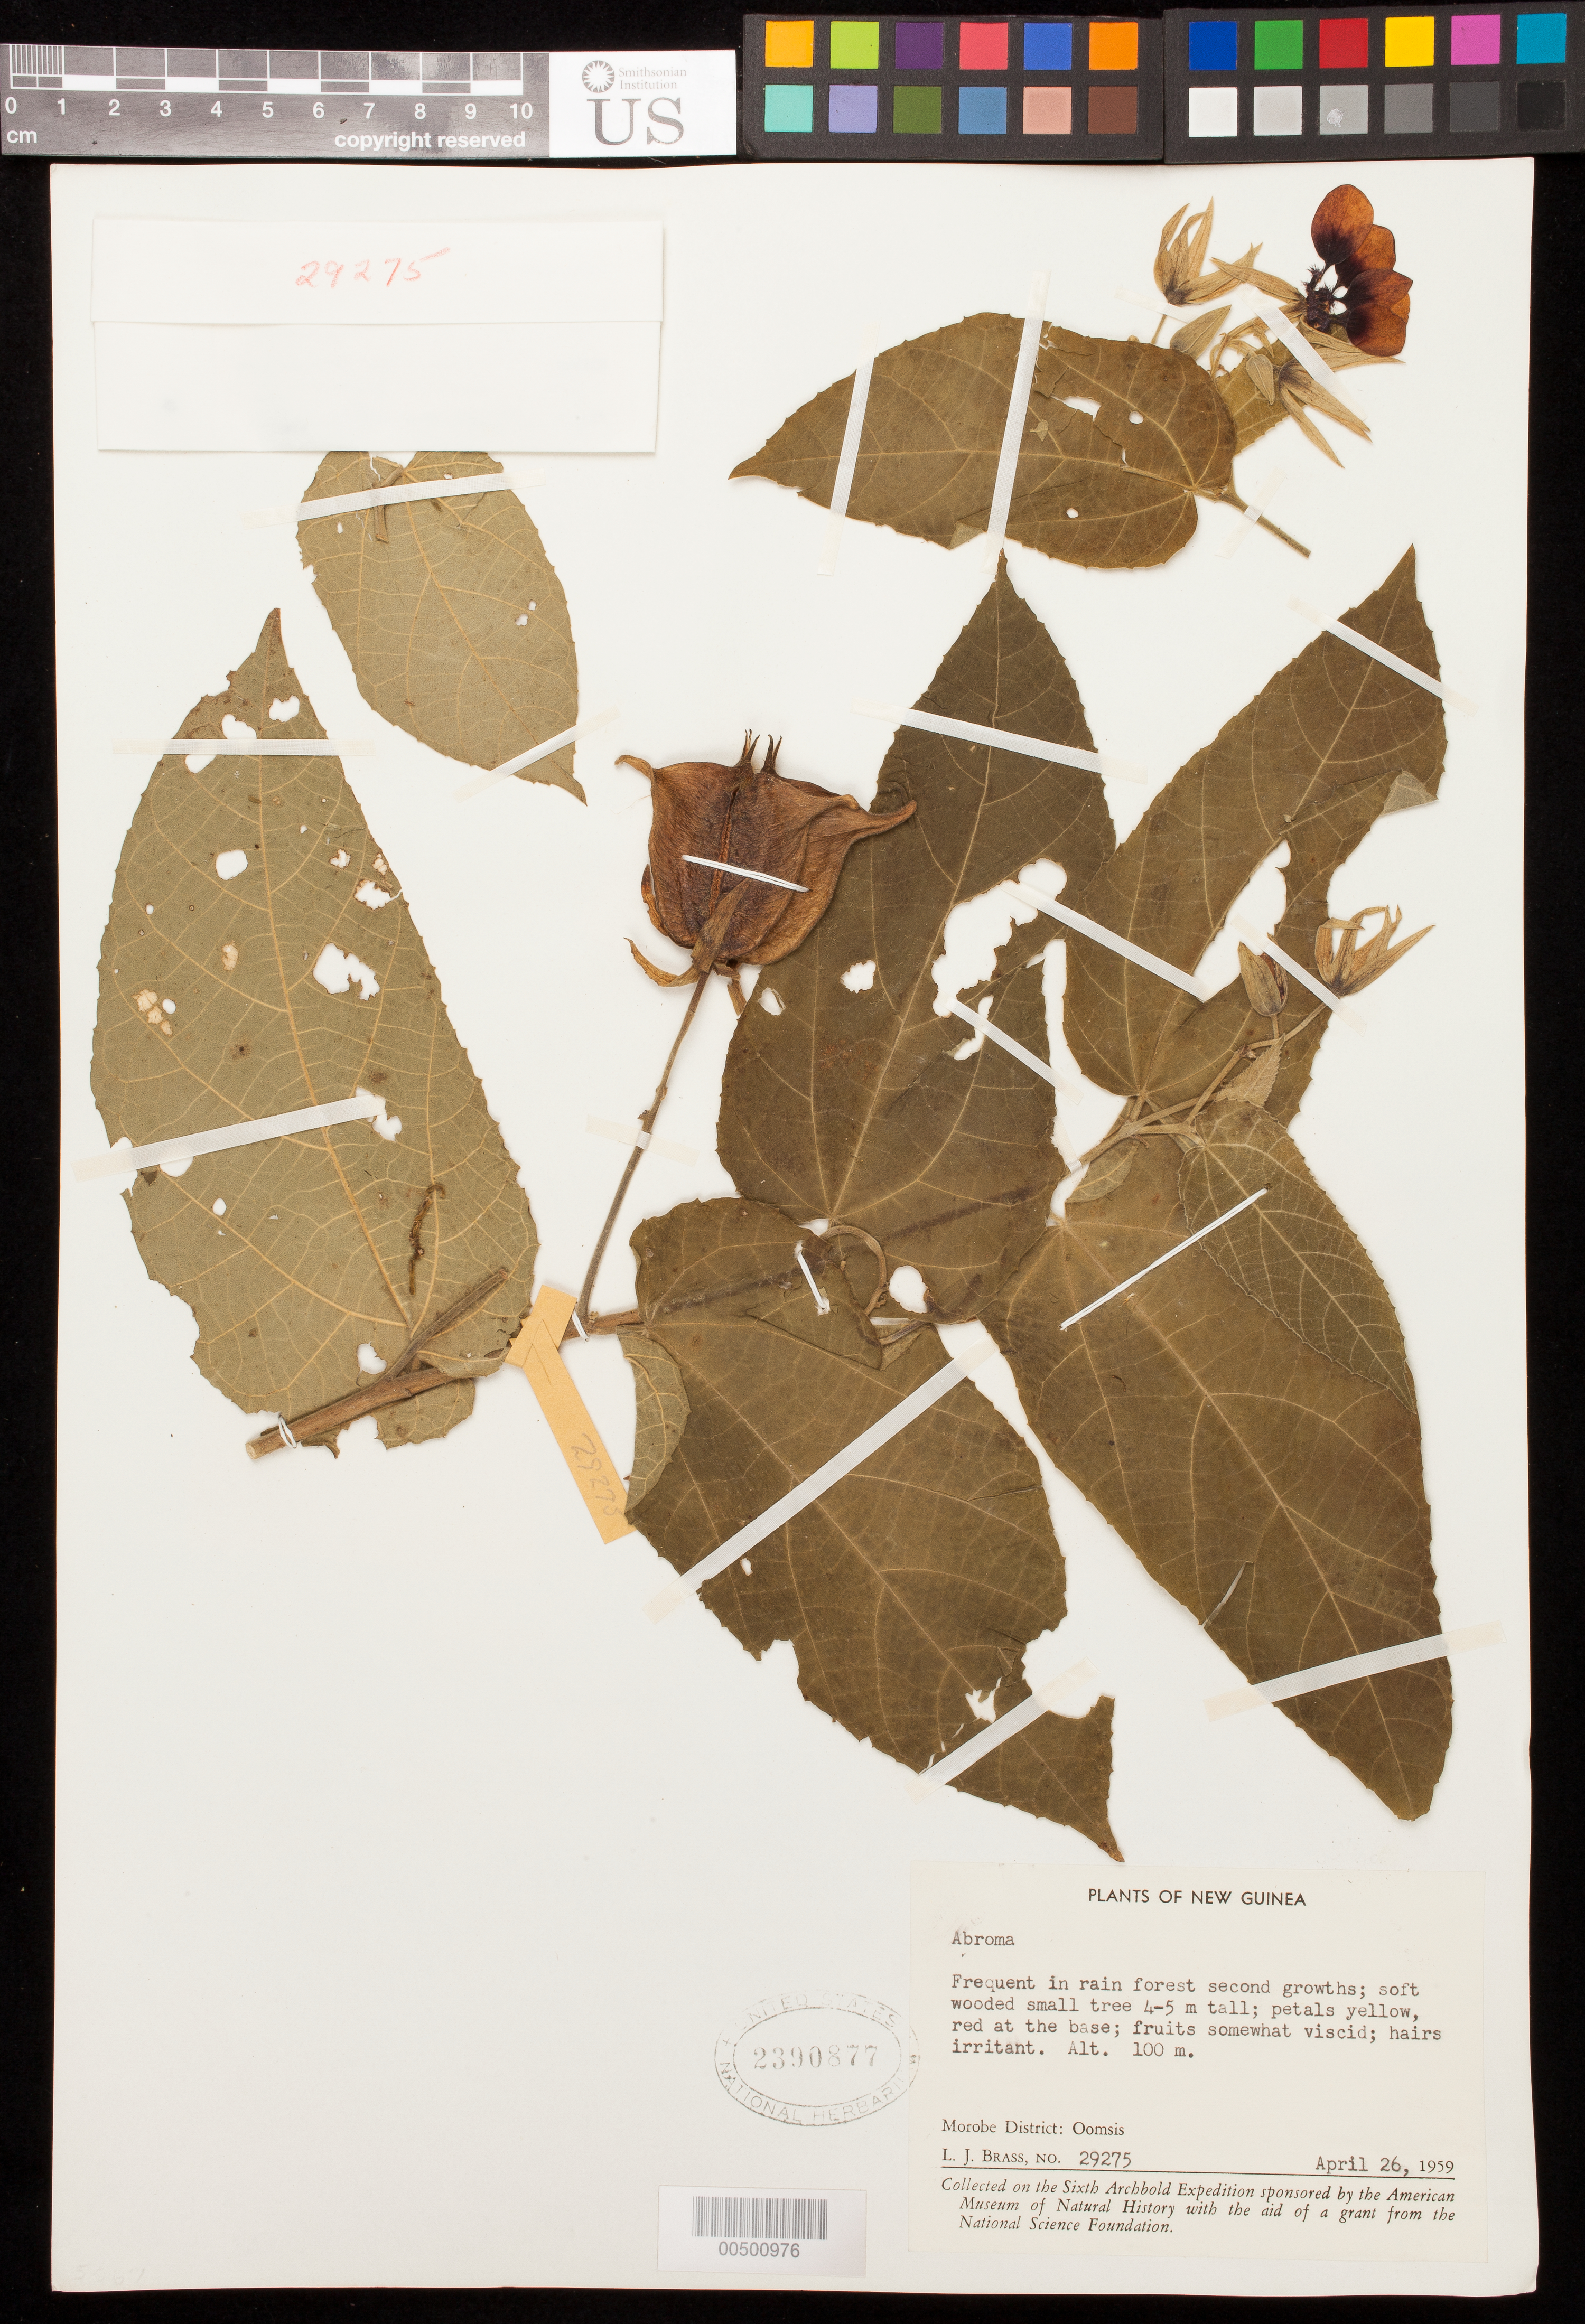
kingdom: Plantae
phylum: Tracheophyta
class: Magnoliopsida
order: Malvales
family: Malvaceae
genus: Abroma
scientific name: Abroma sp.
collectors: L. J. Brass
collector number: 29275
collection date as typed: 26 Apr 1959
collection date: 1959-04-26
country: Papua New Guinea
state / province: Morobe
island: New Guinea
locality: Oomsis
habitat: Rain forest second growths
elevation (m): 100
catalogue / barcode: US 2390877